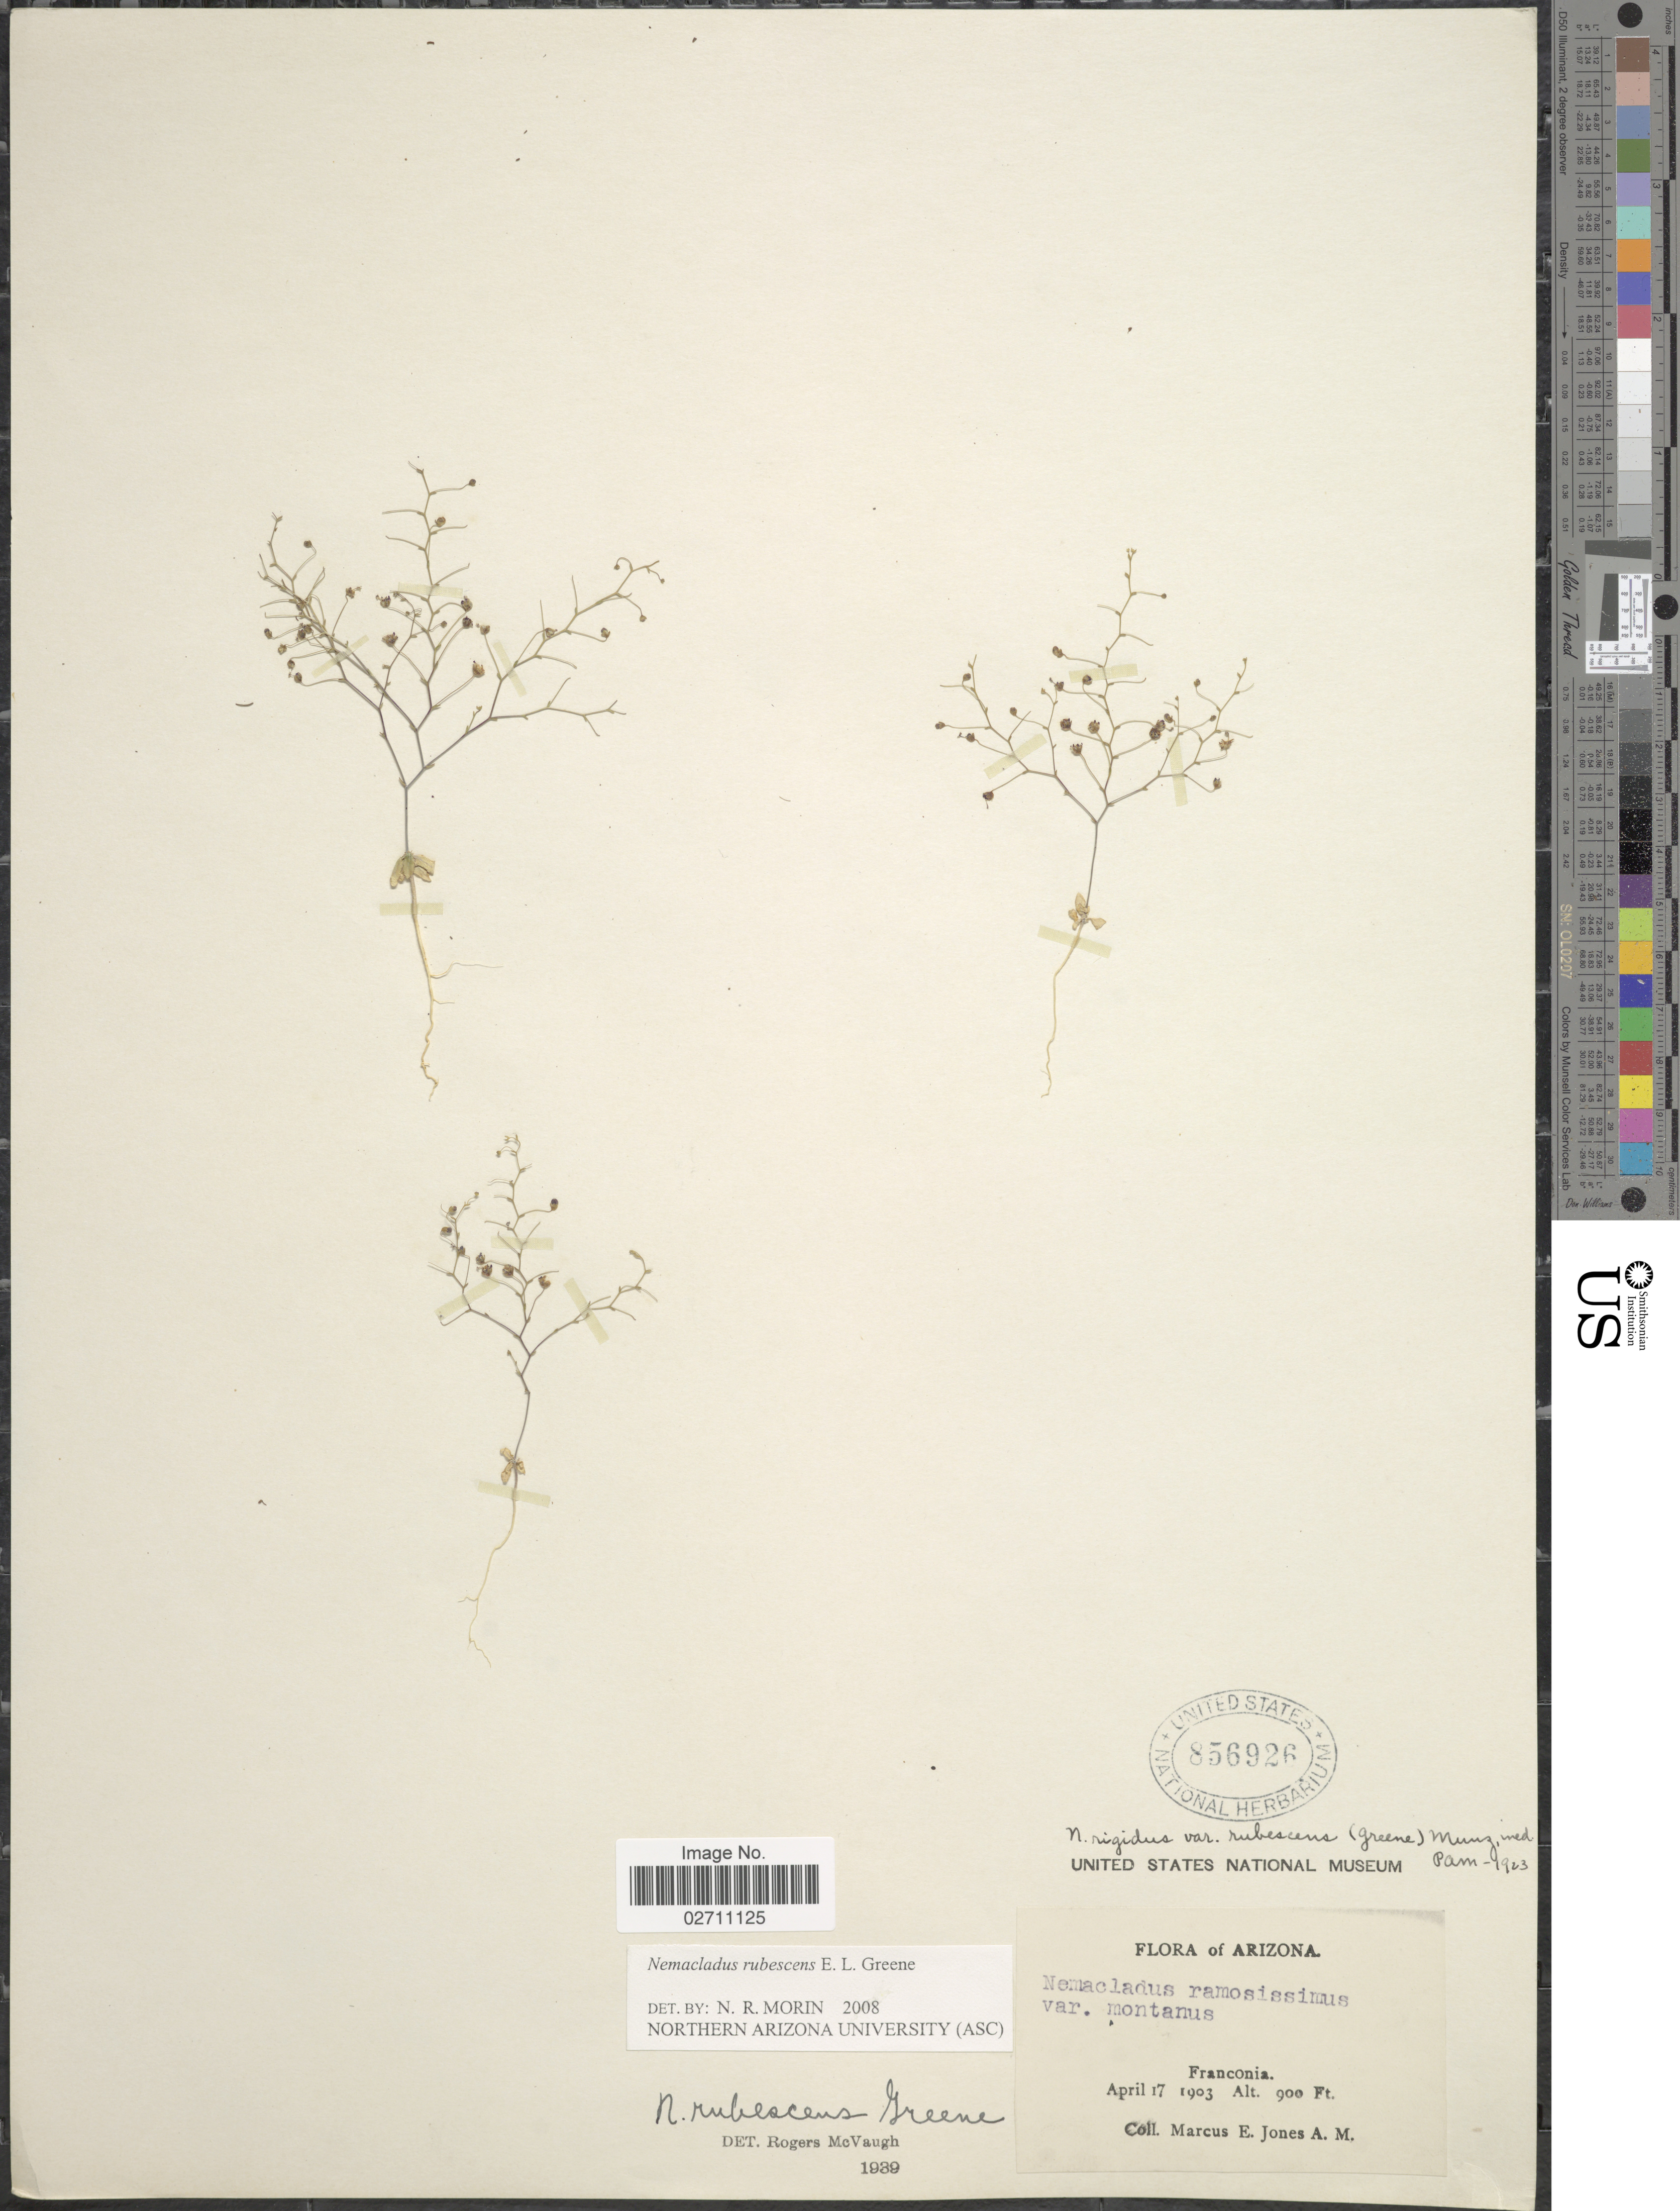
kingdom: Plantae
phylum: Tracheophyta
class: Magnoliopsida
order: Asterales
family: Campanulaceae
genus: Nemacladus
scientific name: Nemacladus rubescens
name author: Greene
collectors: M. E. Jones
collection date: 1903-04-17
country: United States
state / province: Arizona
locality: Franconia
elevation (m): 274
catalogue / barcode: US 856926